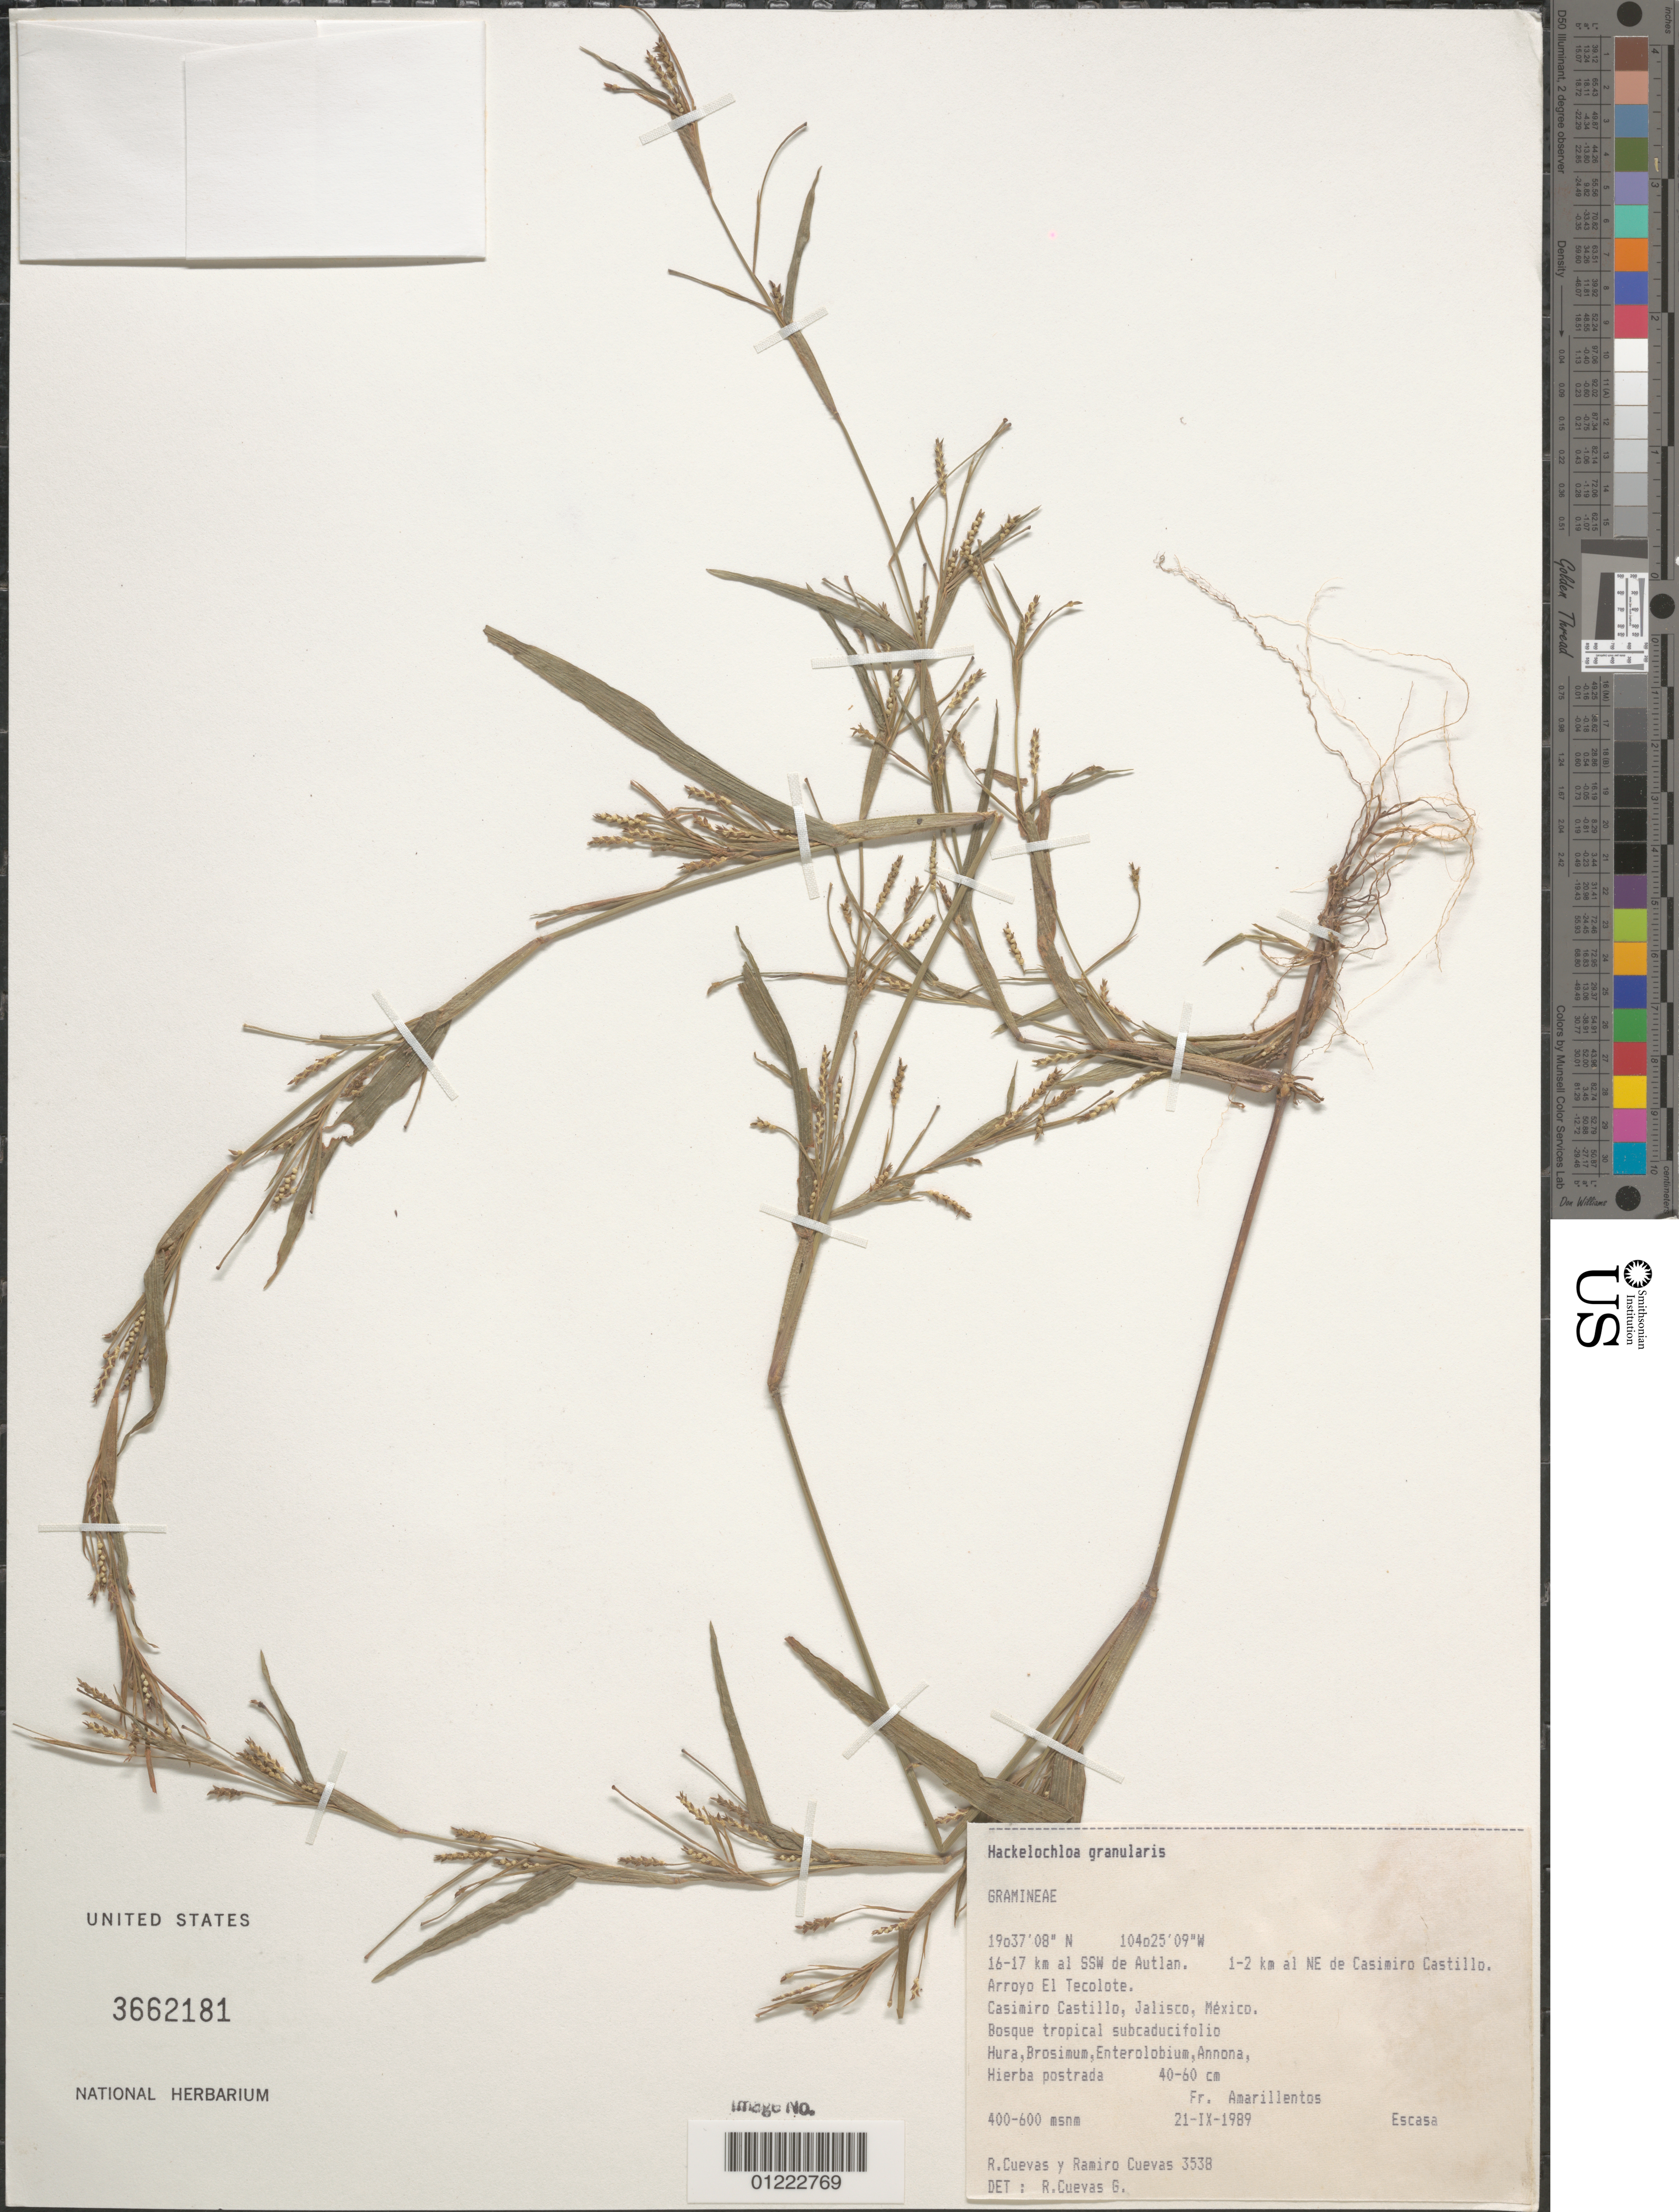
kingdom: Plantae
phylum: Tracheophyta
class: Liliopsida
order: Poales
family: Poaceae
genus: Hackelochloa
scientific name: Hackelochloa granularis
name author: (L.) Kuntze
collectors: R. Cuevas & R. Cuevas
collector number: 3538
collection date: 1989-09-21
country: Mexico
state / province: Jalisco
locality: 16-17 km al SSW de Autlan. 1-2 km NE de Casimiro Castillo. Arroyo El Tecolote.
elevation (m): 400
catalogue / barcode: US 3662181